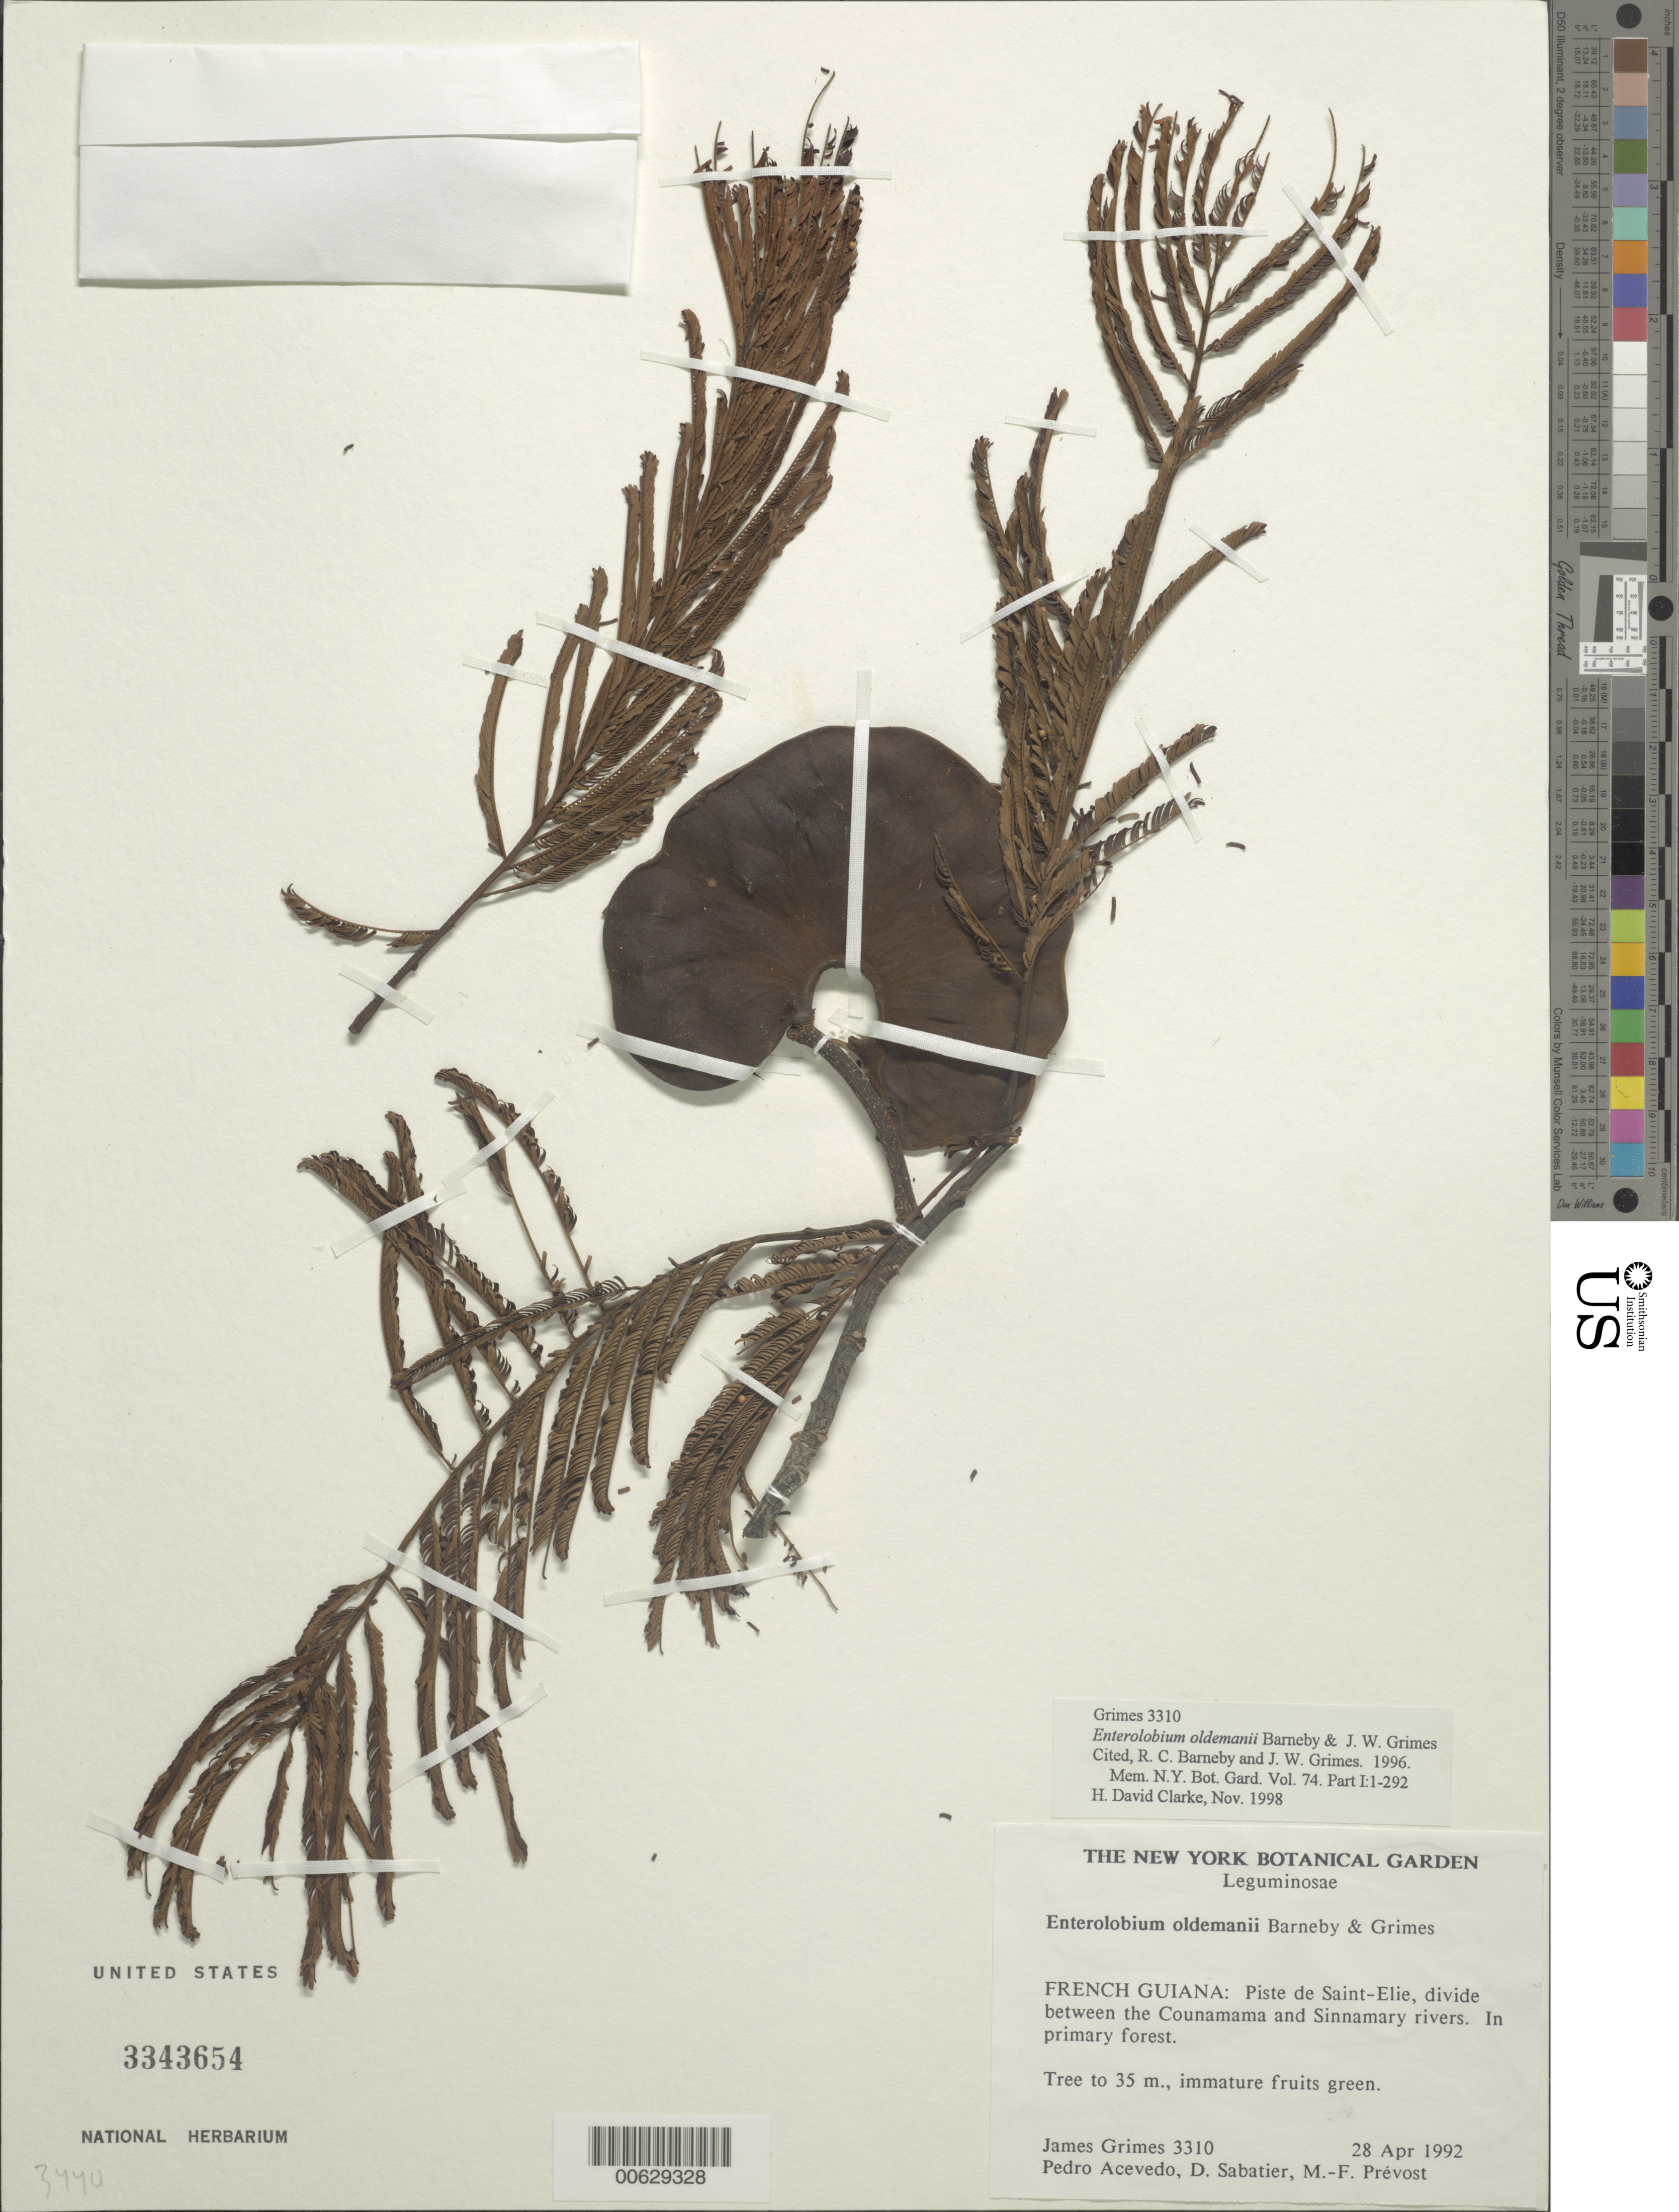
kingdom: Plantae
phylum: Tracheophyta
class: Magnoliopsida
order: Fabales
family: Fabaceae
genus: Robrichia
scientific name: Robrichia oldemanii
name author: (Barneby & J.W. Grimes) A.R.M. Luz & E.R. Souza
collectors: J. Grimes et al.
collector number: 3310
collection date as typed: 28-Apr-92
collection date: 1992-04-28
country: French Guiana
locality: Piste de Saint-Élie, interfleuve Sinnamary-Counamama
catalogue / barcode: US 3343654